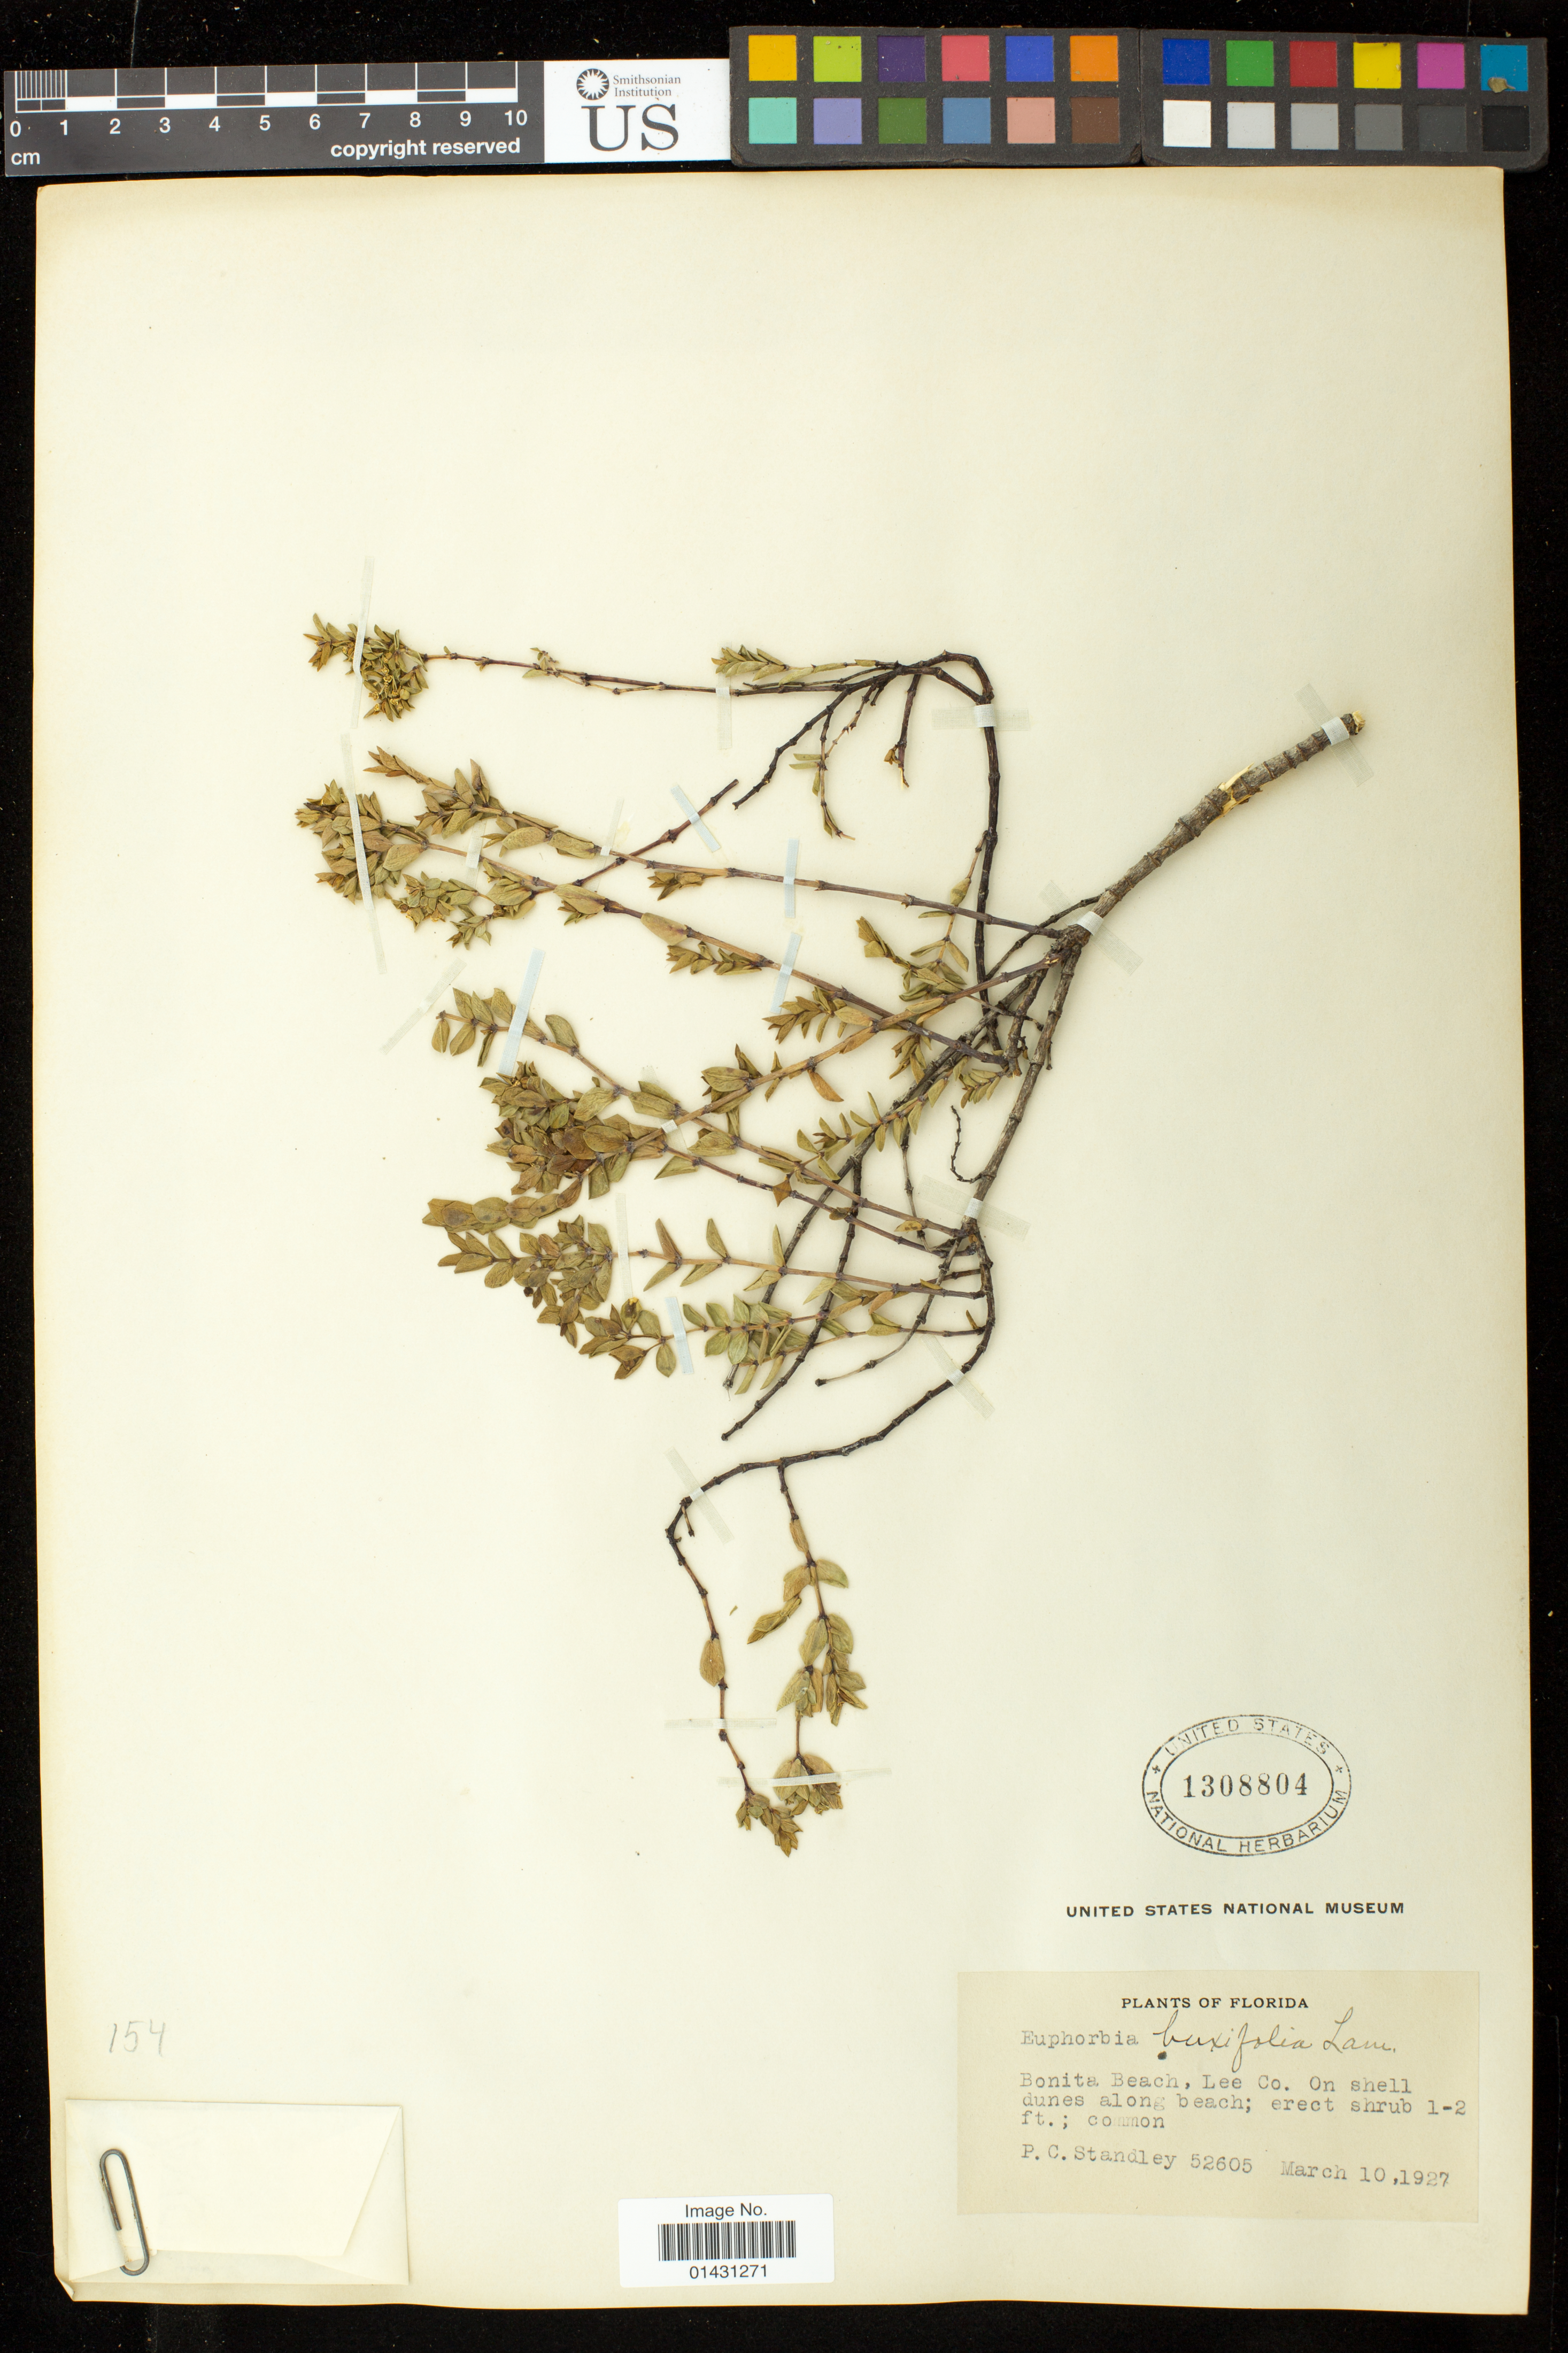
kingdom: Plantae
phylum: Tracheophyta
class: Magnoliopsida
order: Malpighiales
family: Euphorbiaceae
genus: Euphorbia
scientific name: Euphorbia mesembryanthemifolia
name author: Jacq.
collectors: P. C. Standley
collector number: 52605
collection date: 1927-03-10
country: United States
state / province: Florida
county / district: Lee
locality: Bonita Beach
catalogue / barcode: US 1308804